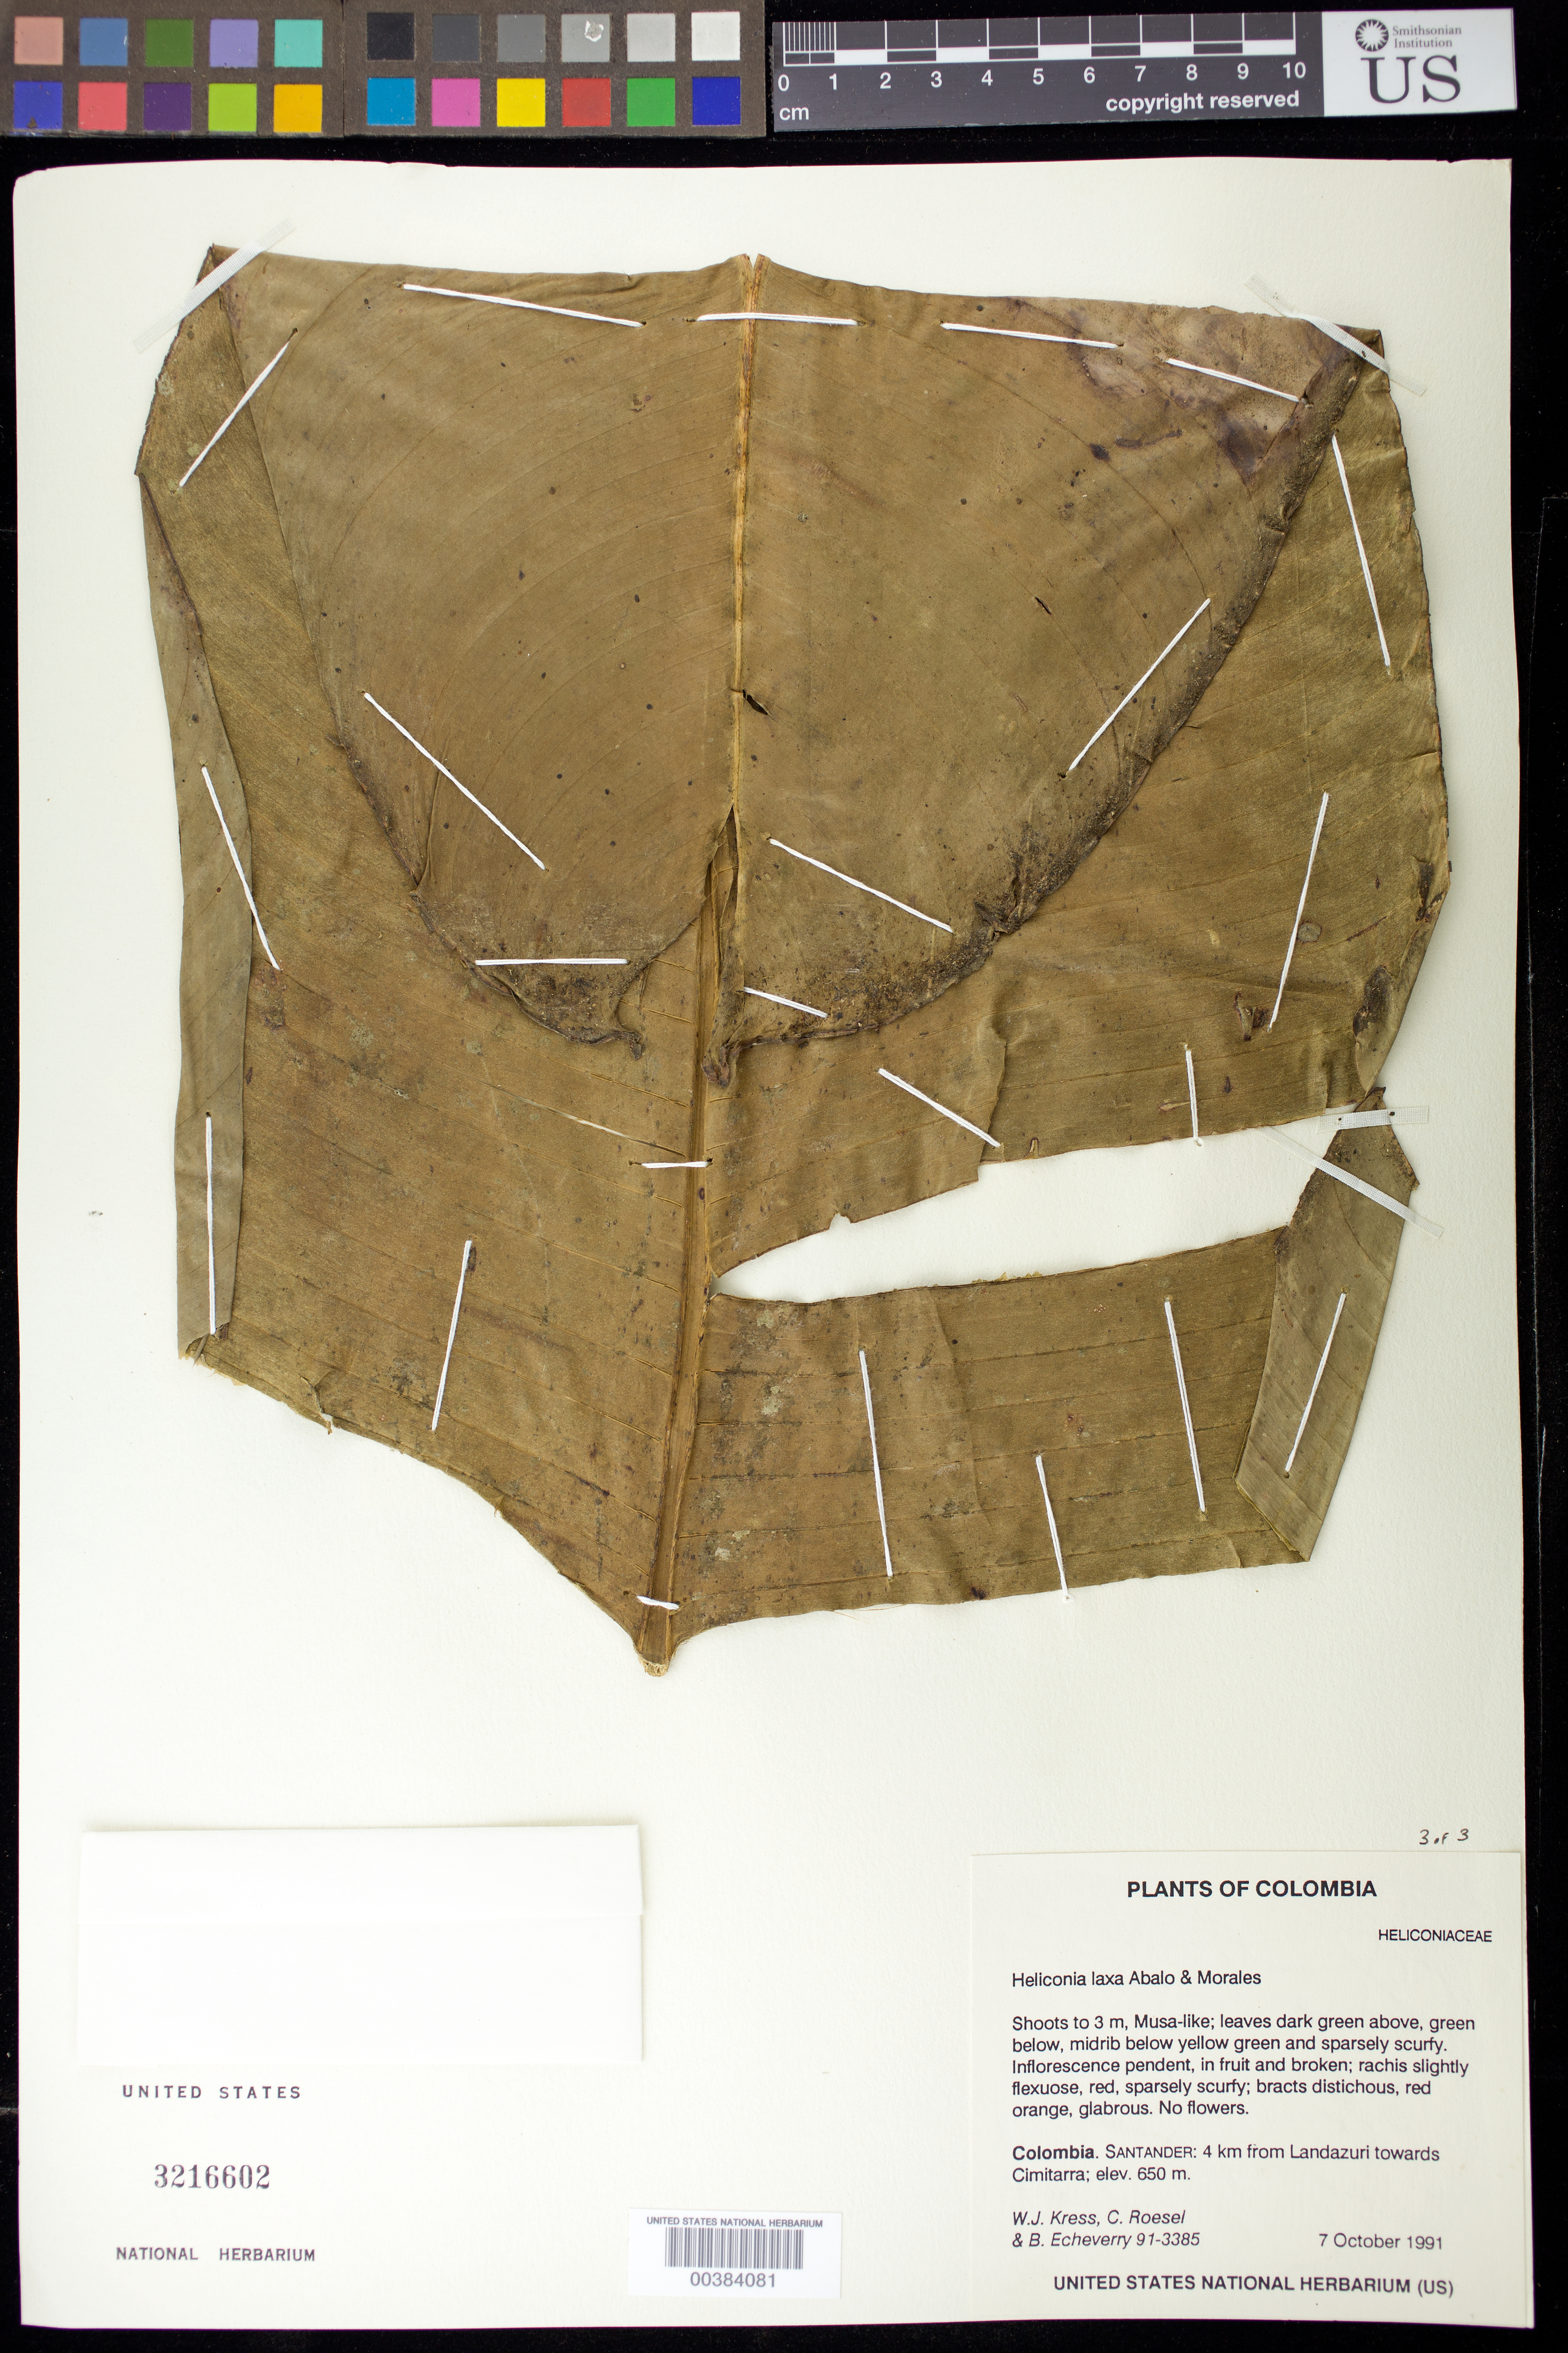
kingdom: Plantae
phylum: Tracheophyta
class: Liliopsida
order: Zingiberales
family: Heliconiaceae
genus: Heliconia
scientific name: Heliconia laxa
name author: Abalo & G. Morales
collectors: W. J. Kress, C. S. Roesel & B. Echeverry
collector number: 91-3385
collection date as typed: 07 Oct 1991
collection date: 1991-10-07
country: Colombia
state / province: Santander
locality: Landazuri towards Cimitarra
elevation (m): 650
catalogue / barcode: US 3216602